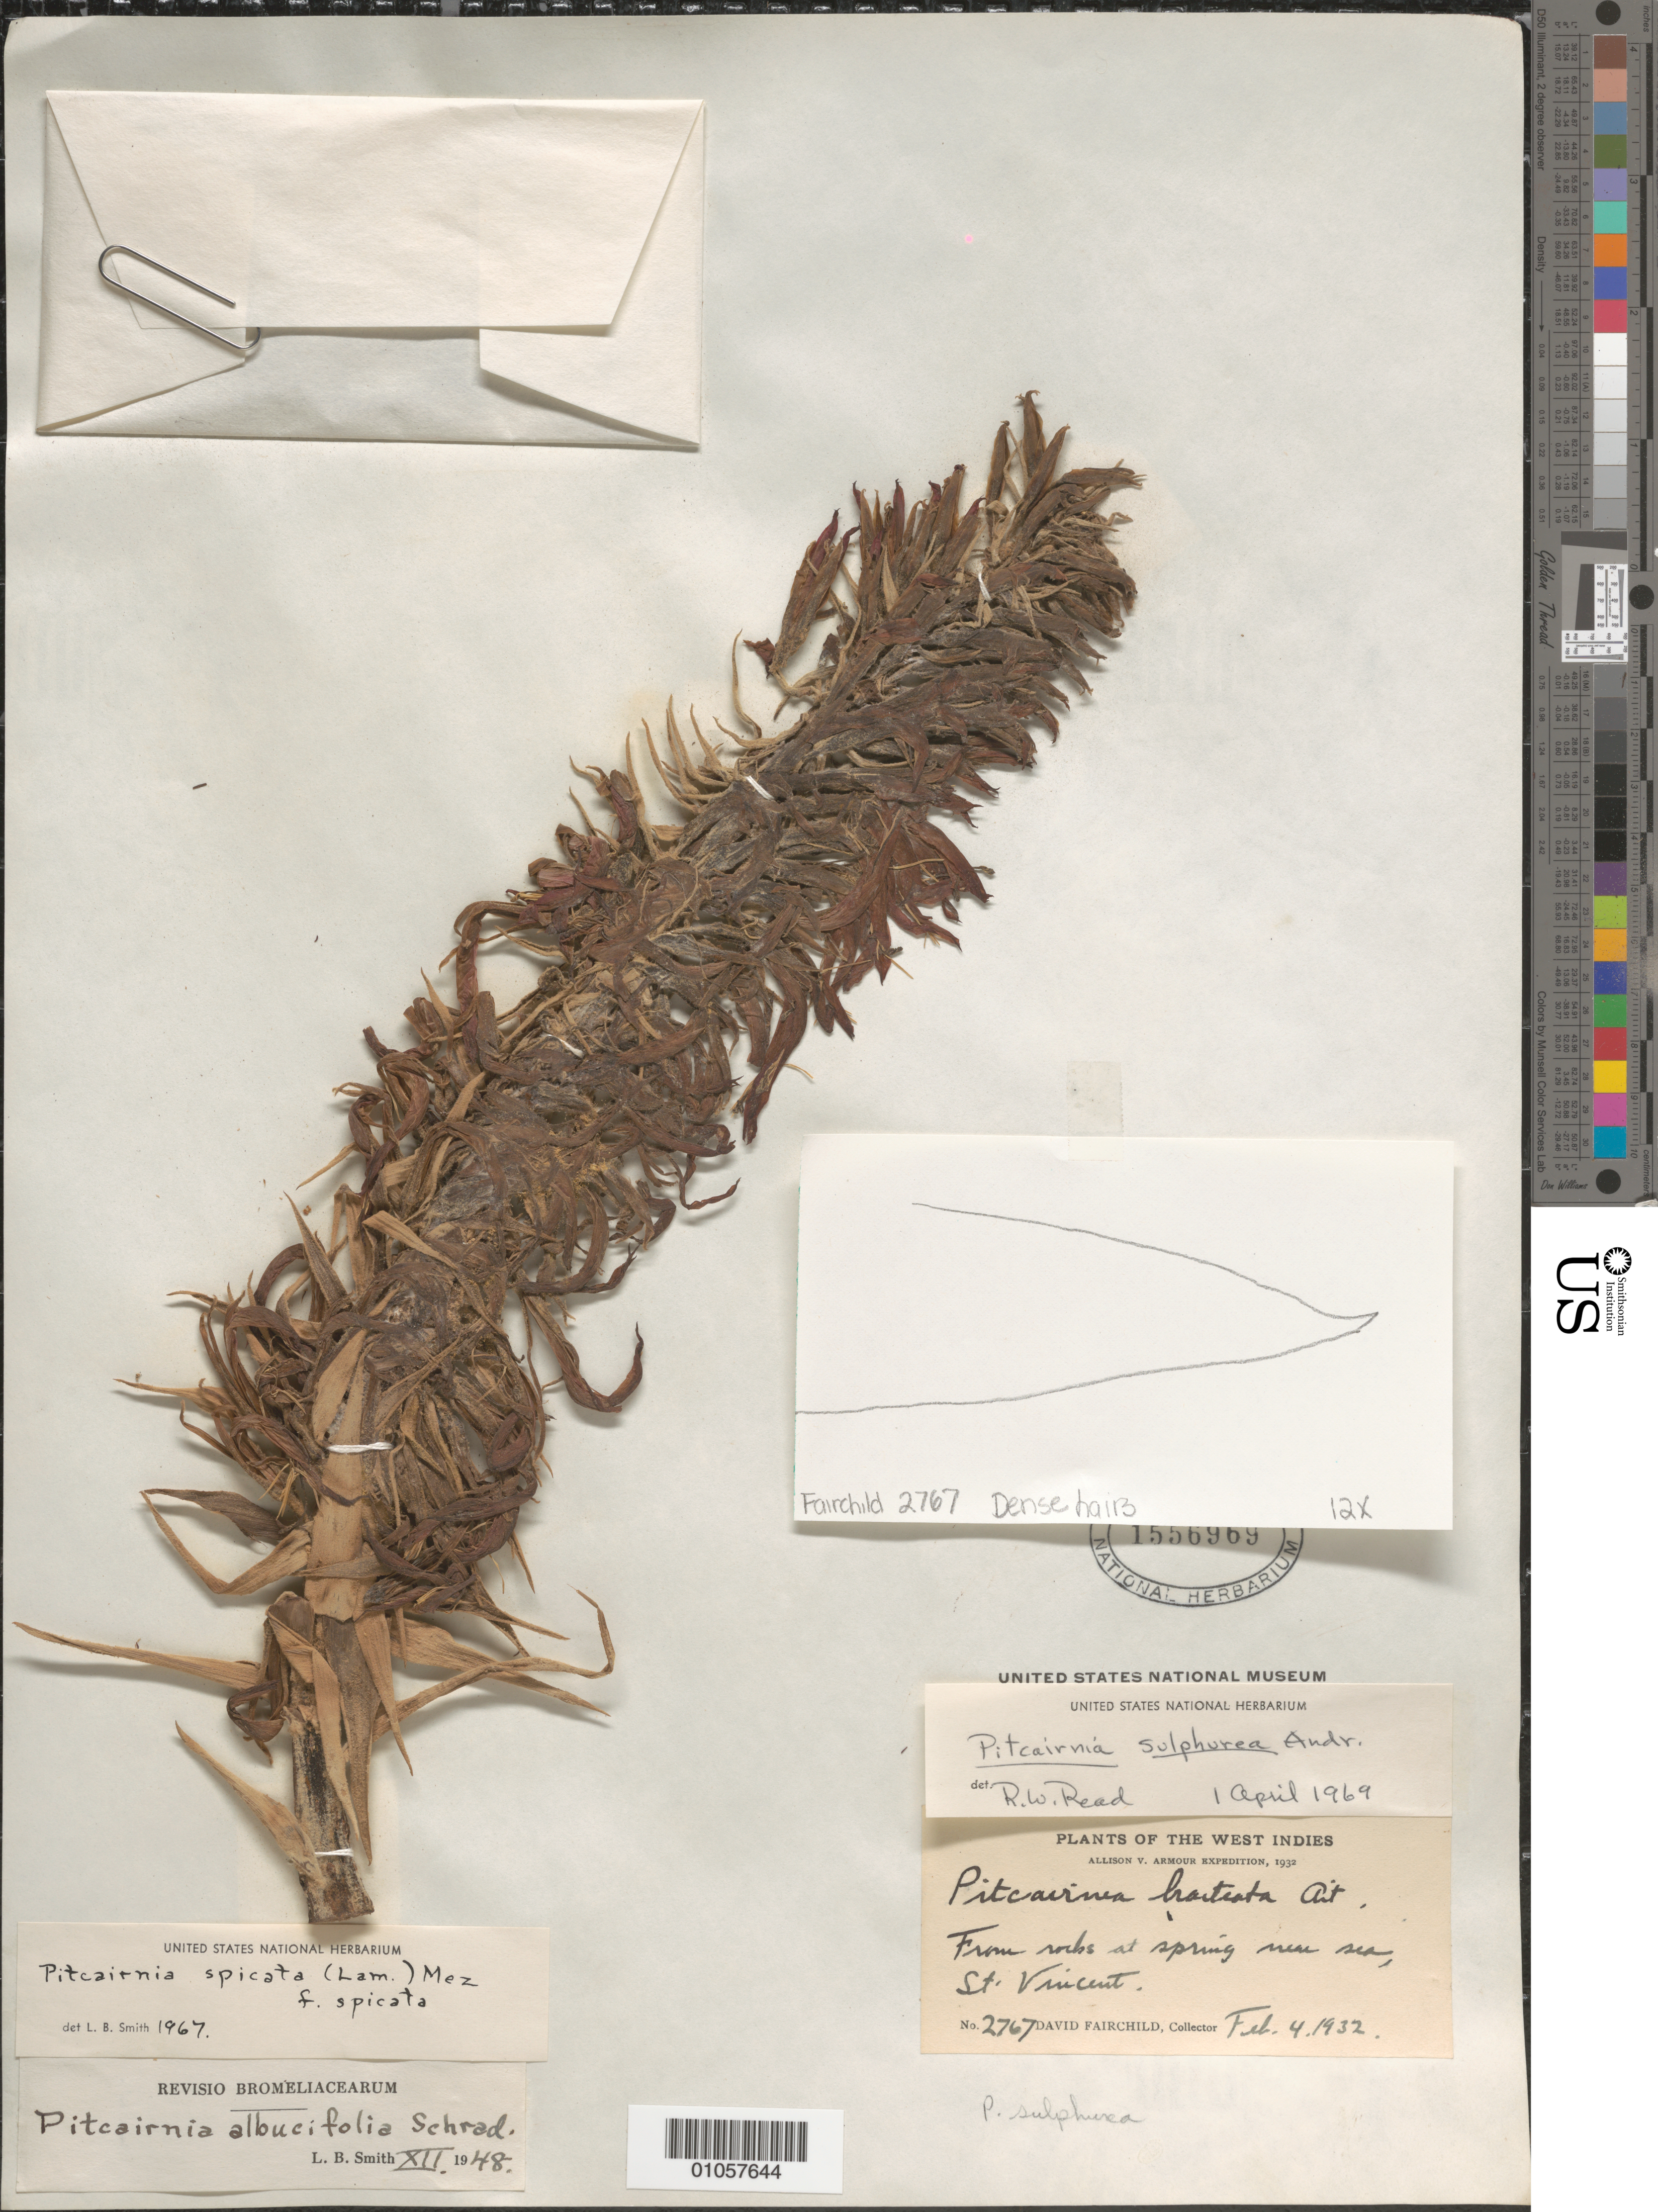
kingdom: Plantae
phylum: Tracheophyta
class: Liliopsida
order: Poales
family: Bromeliaceae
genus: Pitcairnia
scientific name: Pitcairnia sulphurea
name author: Andrews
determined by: Read, Robert W., (US), NMNH (UNITED STATES)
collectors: D. Fairchild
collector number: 2767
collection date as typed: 04 Feb 1932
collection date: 1932-02-04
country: St. Vincent - Grenadines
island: St. Vincent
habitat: From rocks at spring near sea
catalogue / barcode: US 1556969